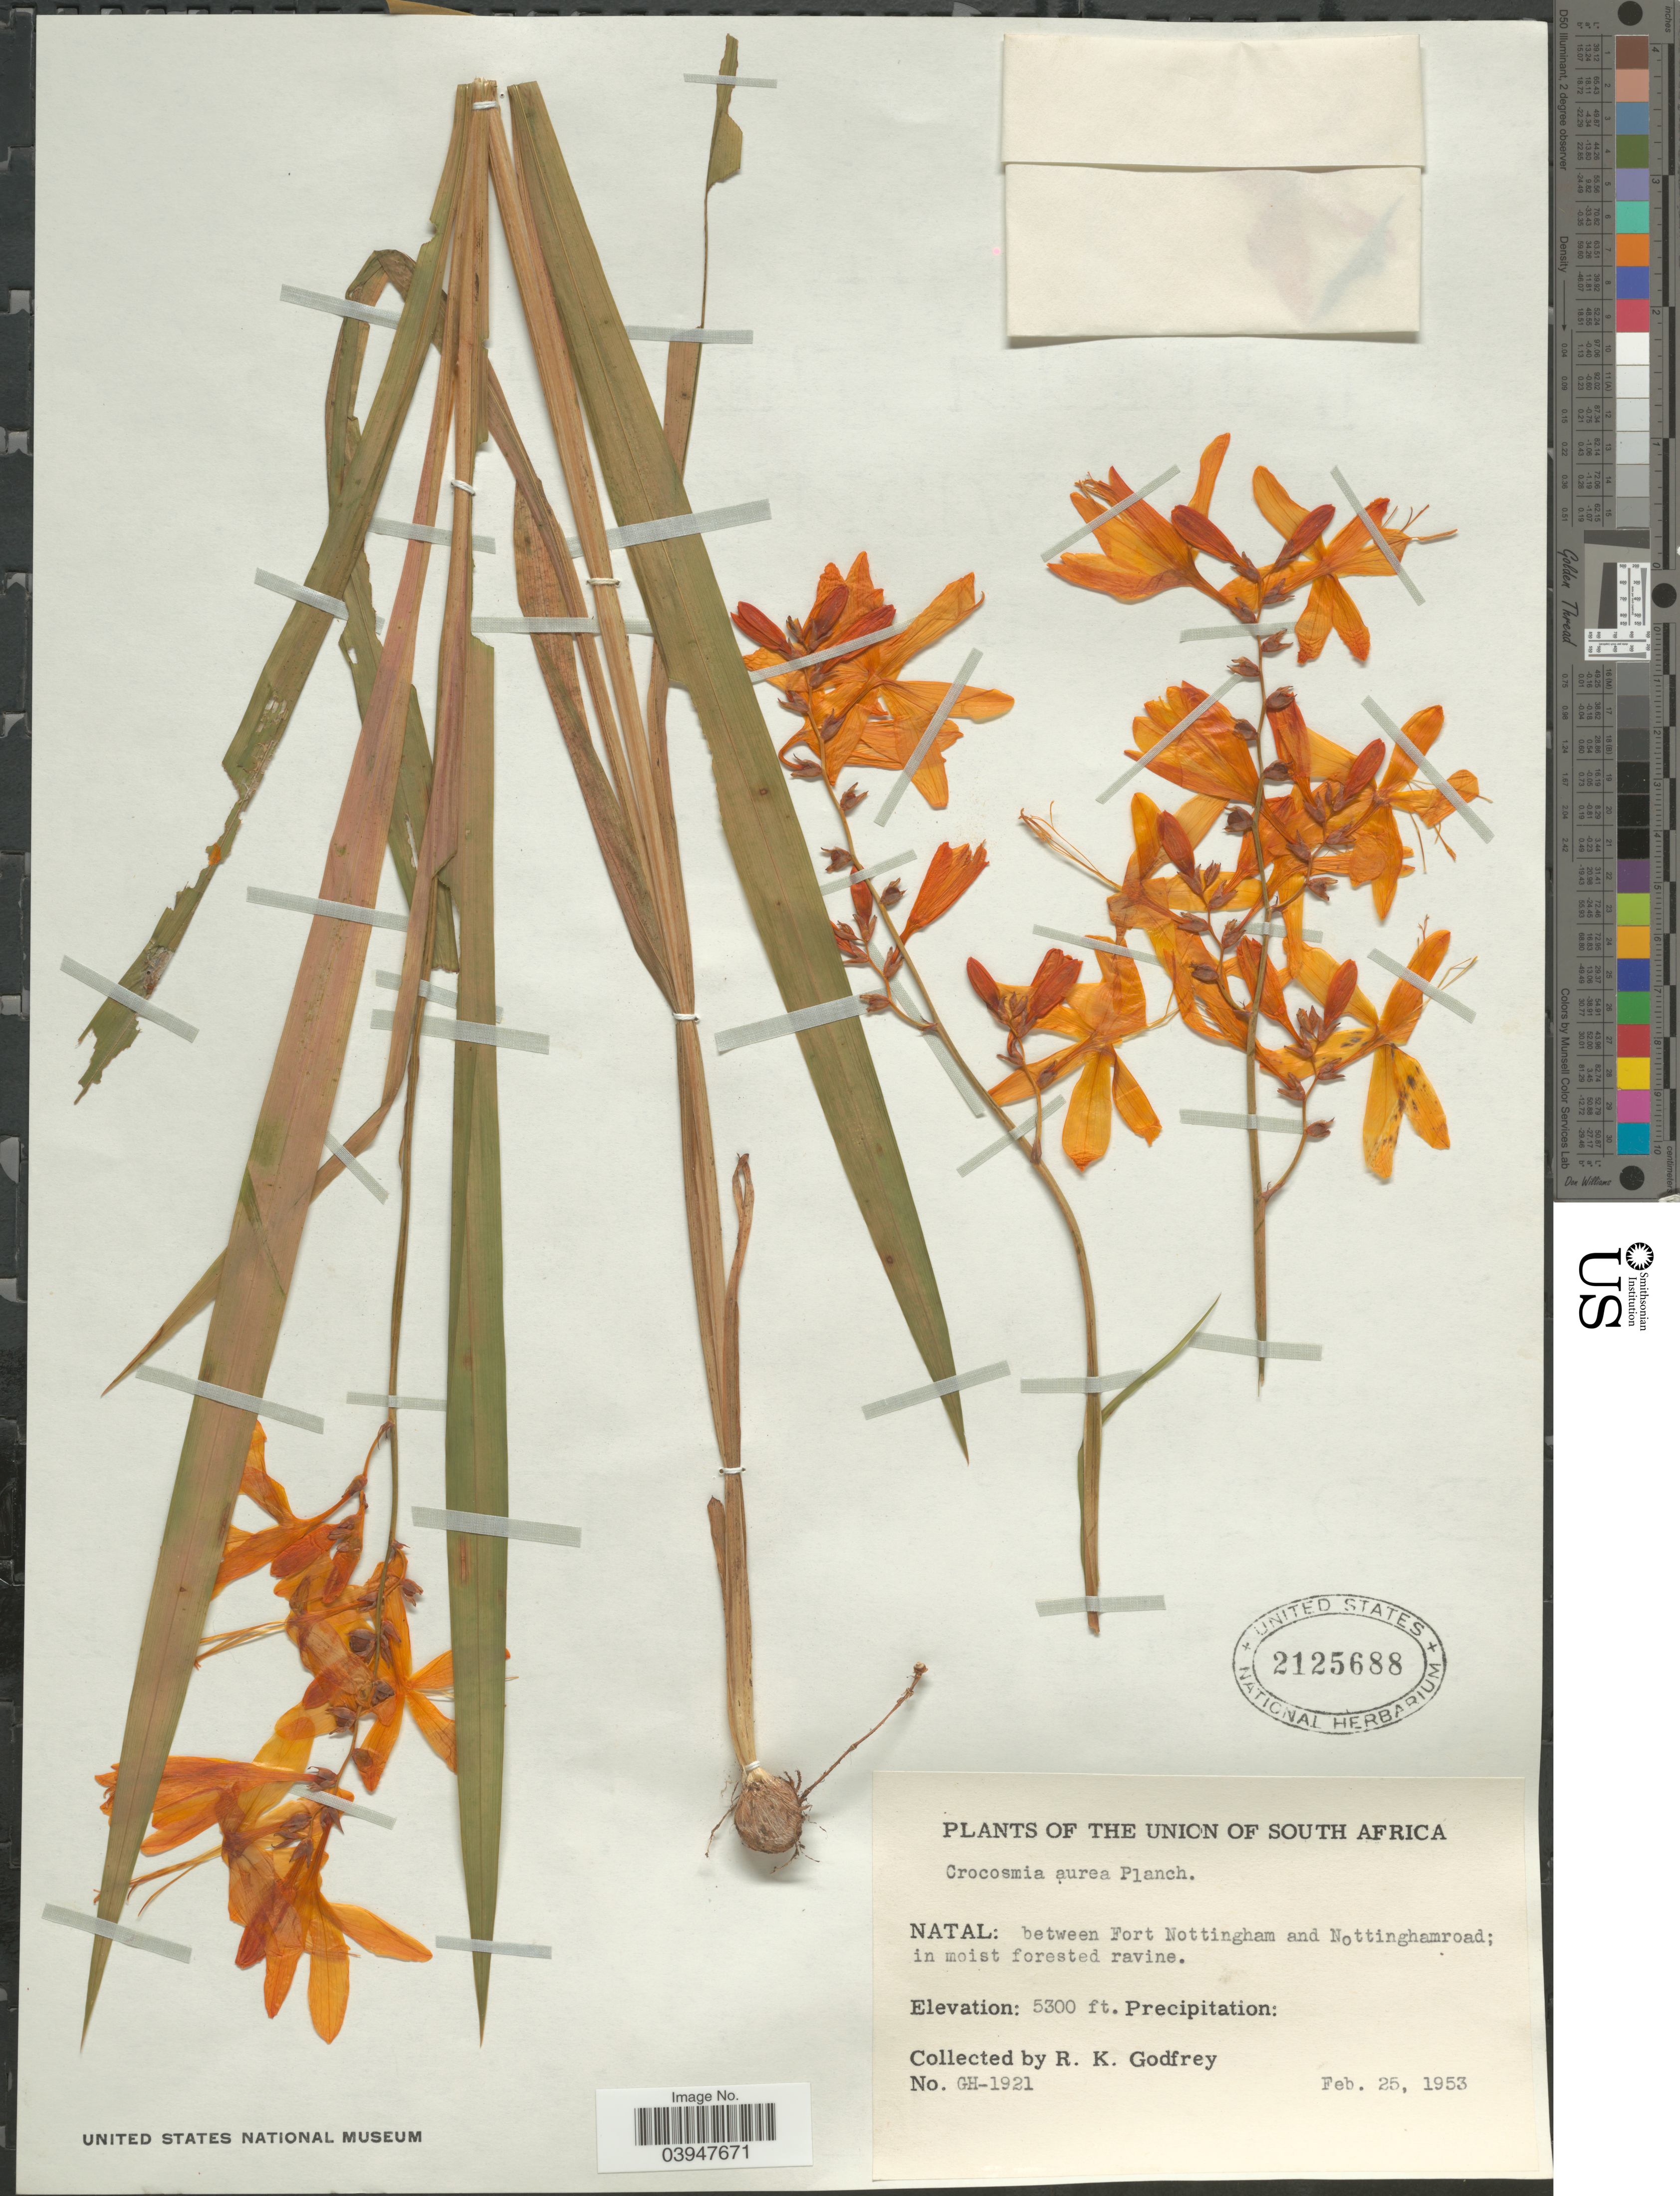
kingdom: Plantae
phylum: Tracheophyta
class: Liliopsida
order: Asparagales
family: Iridaceae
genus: Crocosmia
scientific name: Crocosmia aurea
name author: (Pappe ex Hook.) Planch.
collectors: R. K. Godfrey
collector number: GH-1921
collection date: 1953-02-25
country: South Africa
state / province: KwaZulu-Natal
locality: The Union of South Africa. Natal: between Fort Nottingham and Nottinghamroad.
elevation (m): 1615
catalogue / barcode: US 2125688